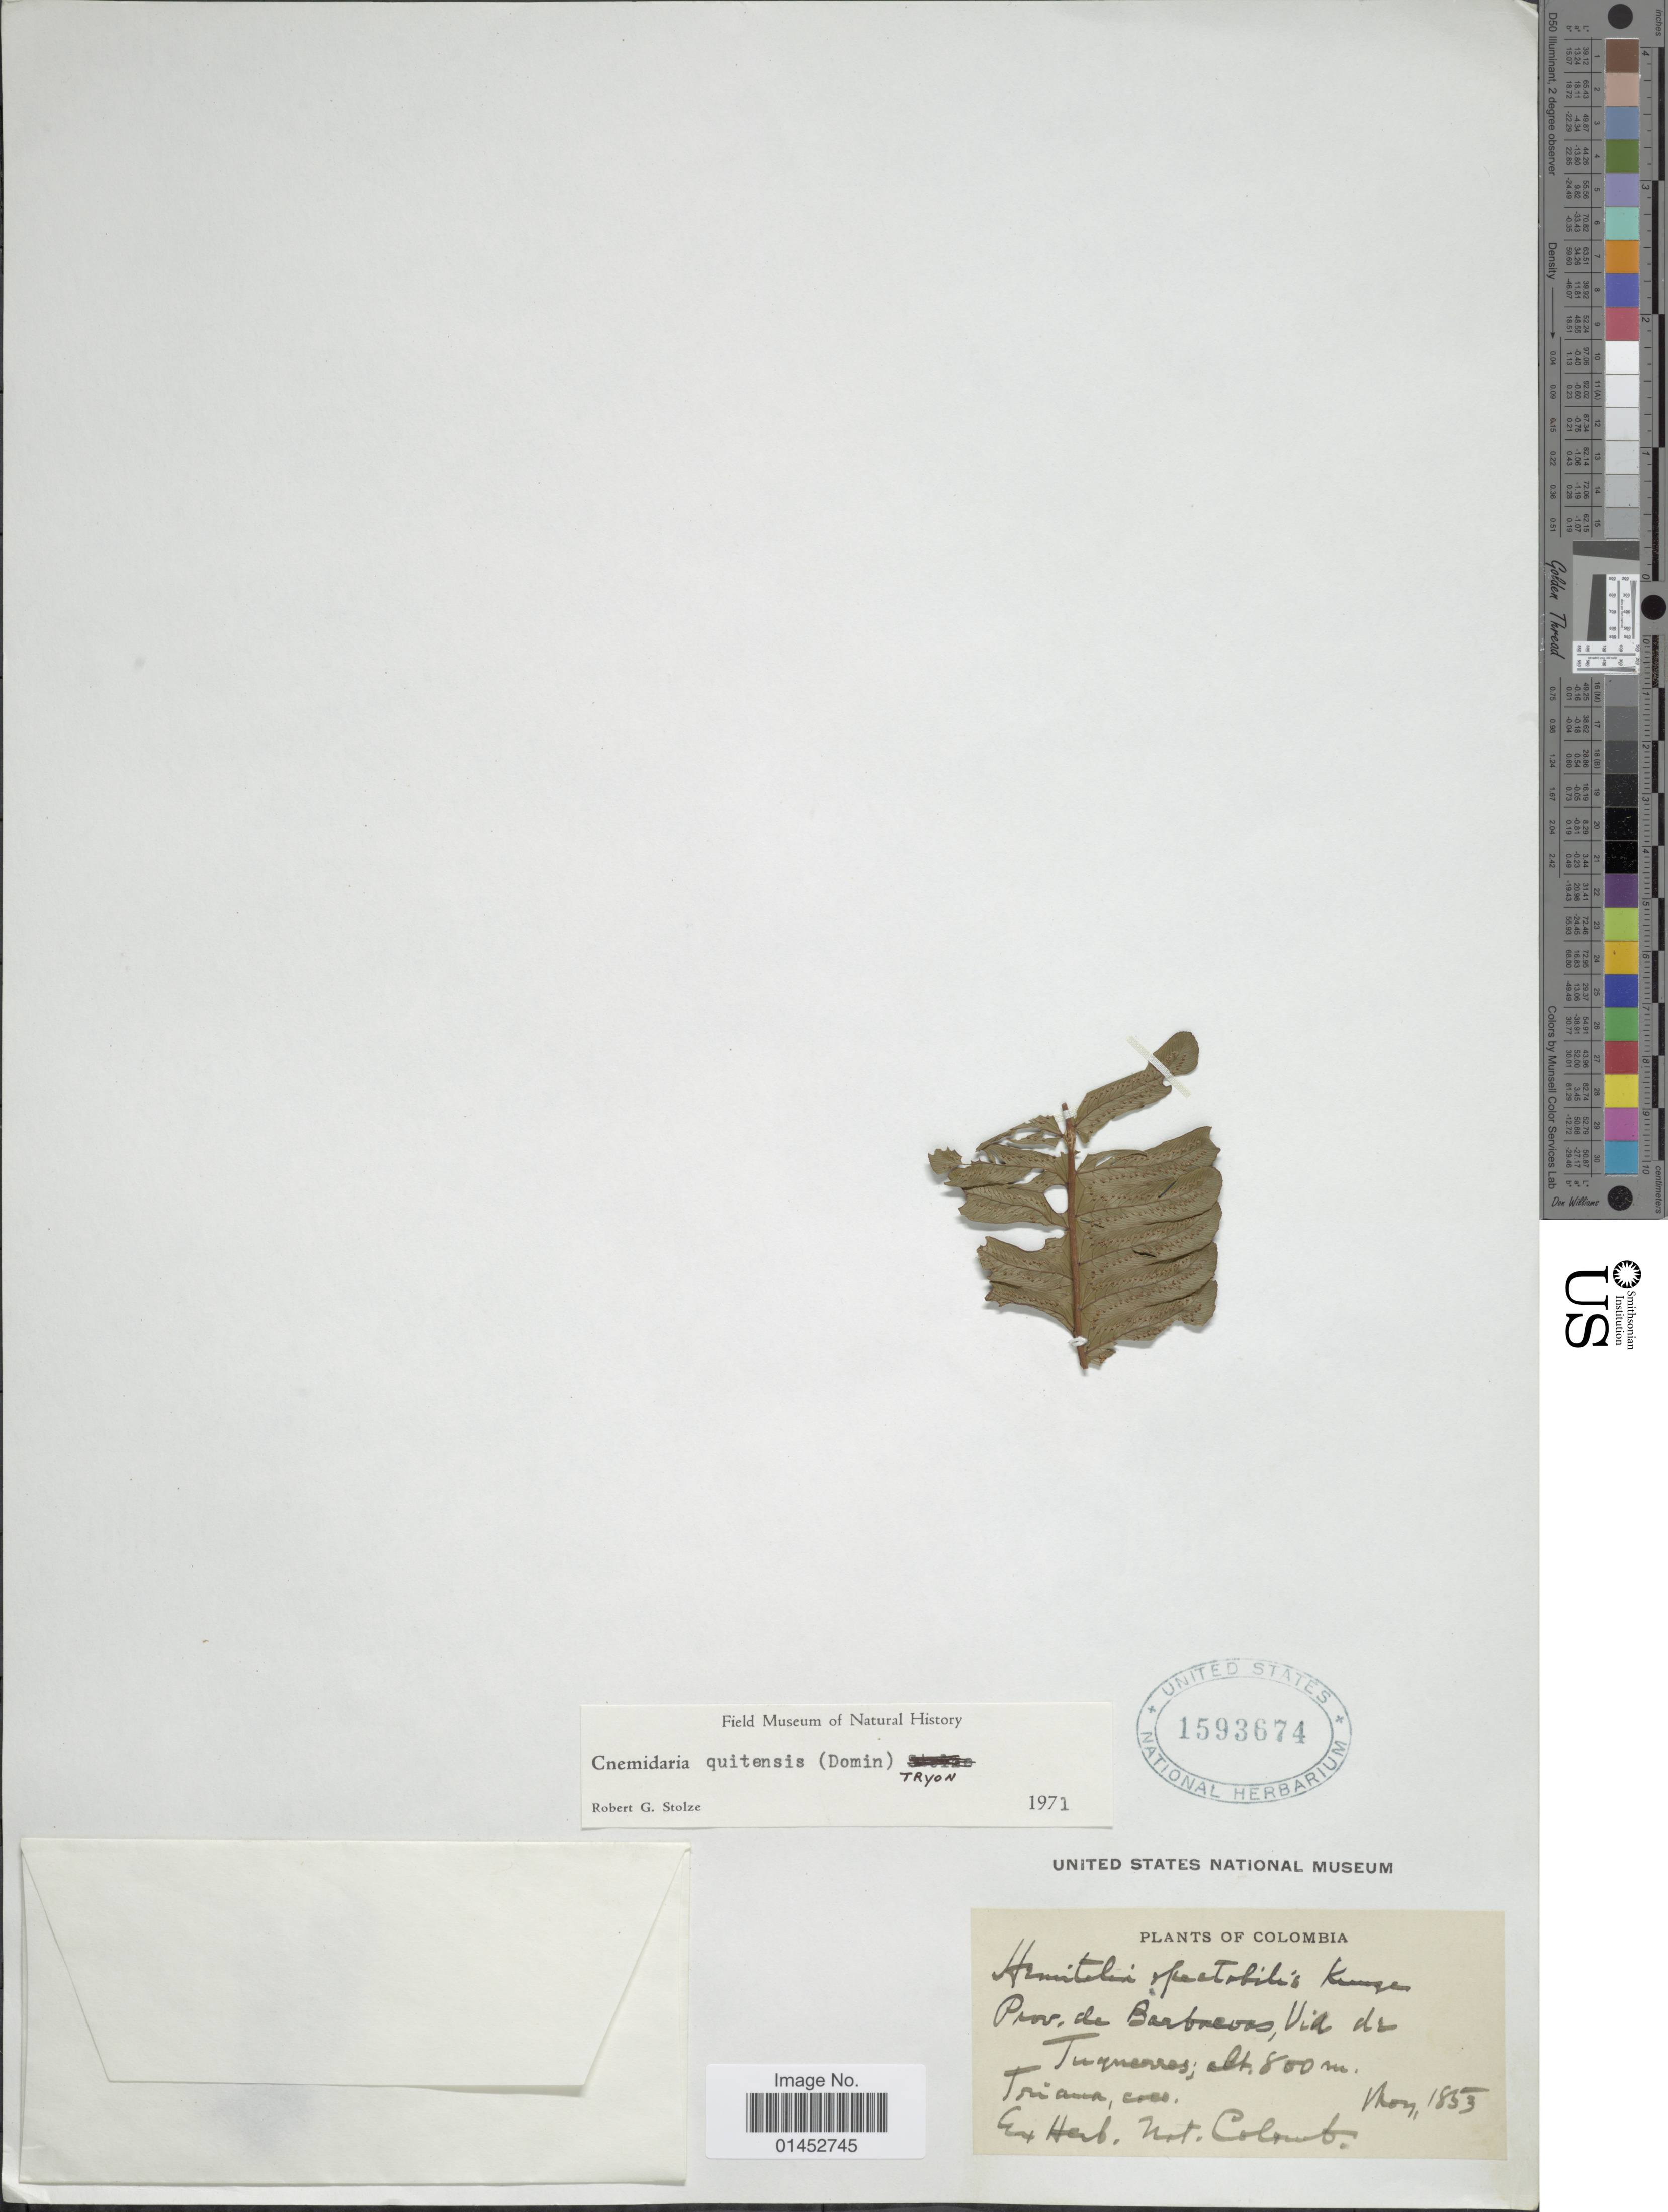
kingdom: Plantae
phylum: Tracheophyta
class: Polypodiopsida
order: Cyatheales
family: Cyatheaceae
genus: Cyathea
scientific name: Cyathea quitensis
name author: C. Chr.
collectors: Tormena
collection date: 1853-05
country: Colombia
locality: Prov. de Barbacoas, Via de Tuquerres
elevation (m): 800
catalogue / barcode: US 1593674